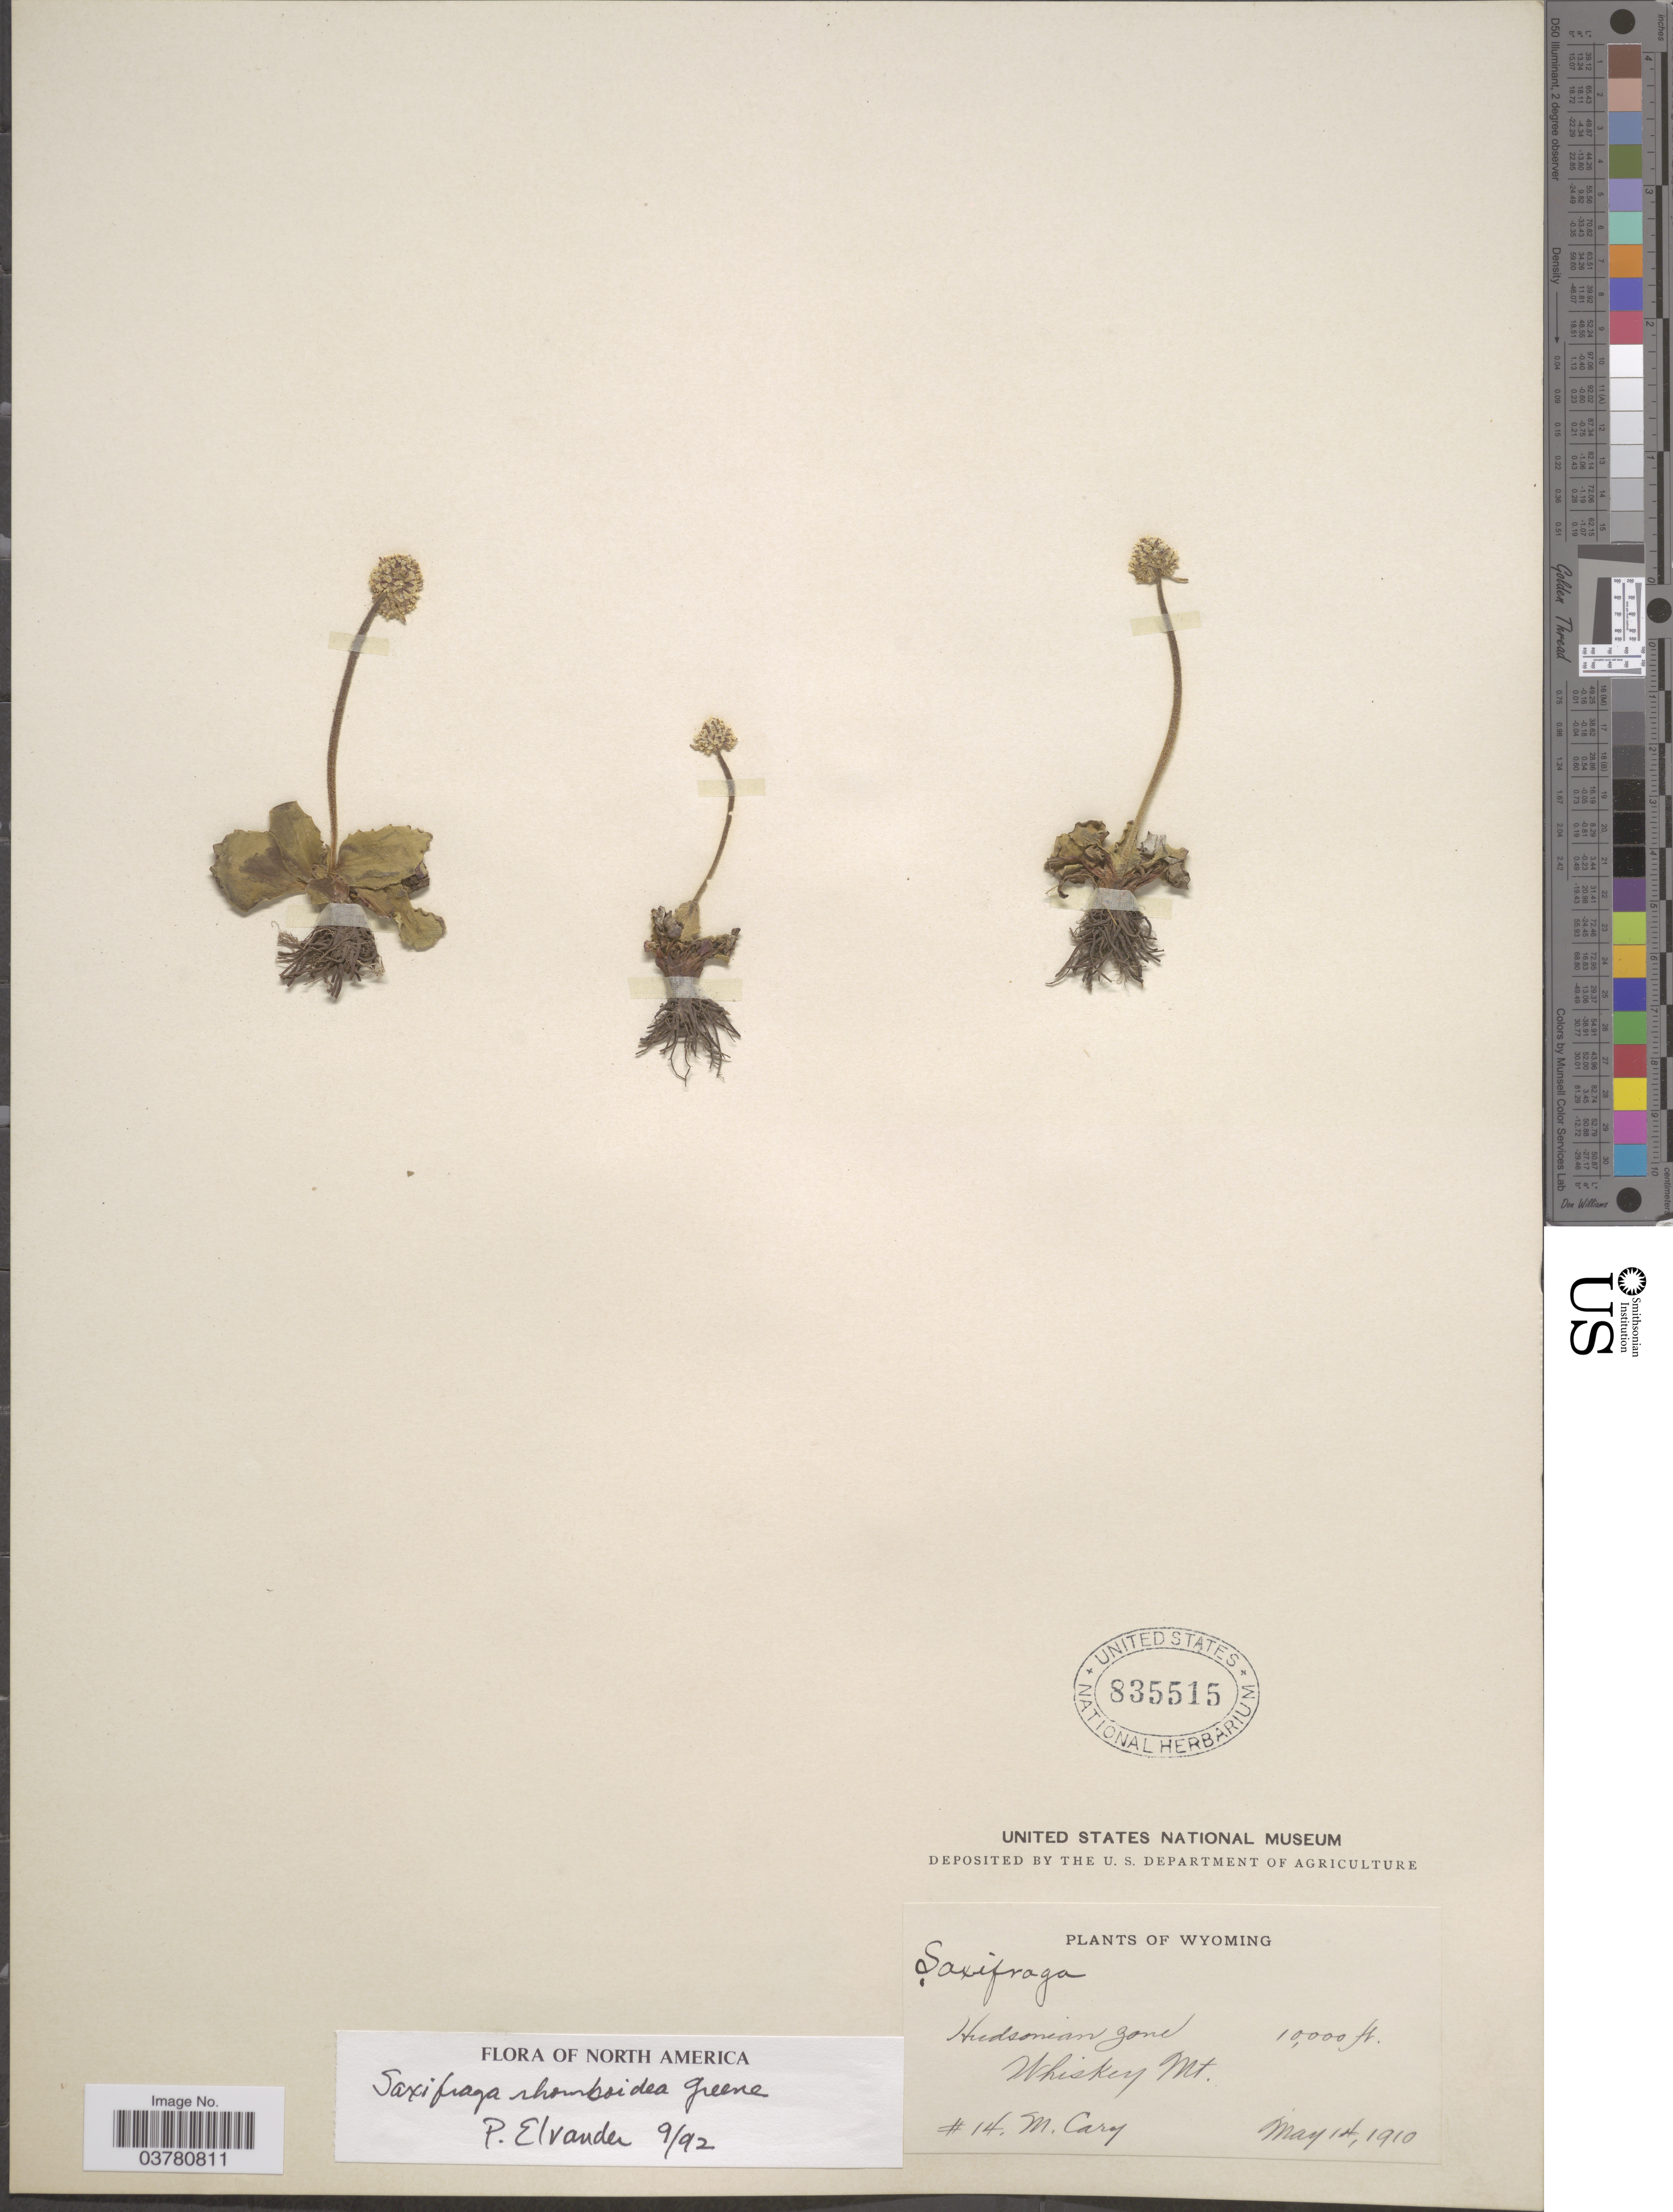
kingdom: Plantae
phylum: Tracheophyta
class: Magnoliopsida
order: Saxifragales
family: Saxifragaceae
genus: Micranthes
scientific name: Micranthes rhomboidea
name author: (Greene) Small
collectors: M. Cary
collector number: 14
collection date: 1910-05-14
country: United States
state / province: Wyoming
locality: Hudsonian zone. Whiskey Mt.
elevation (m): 3048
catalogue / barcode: US 835515